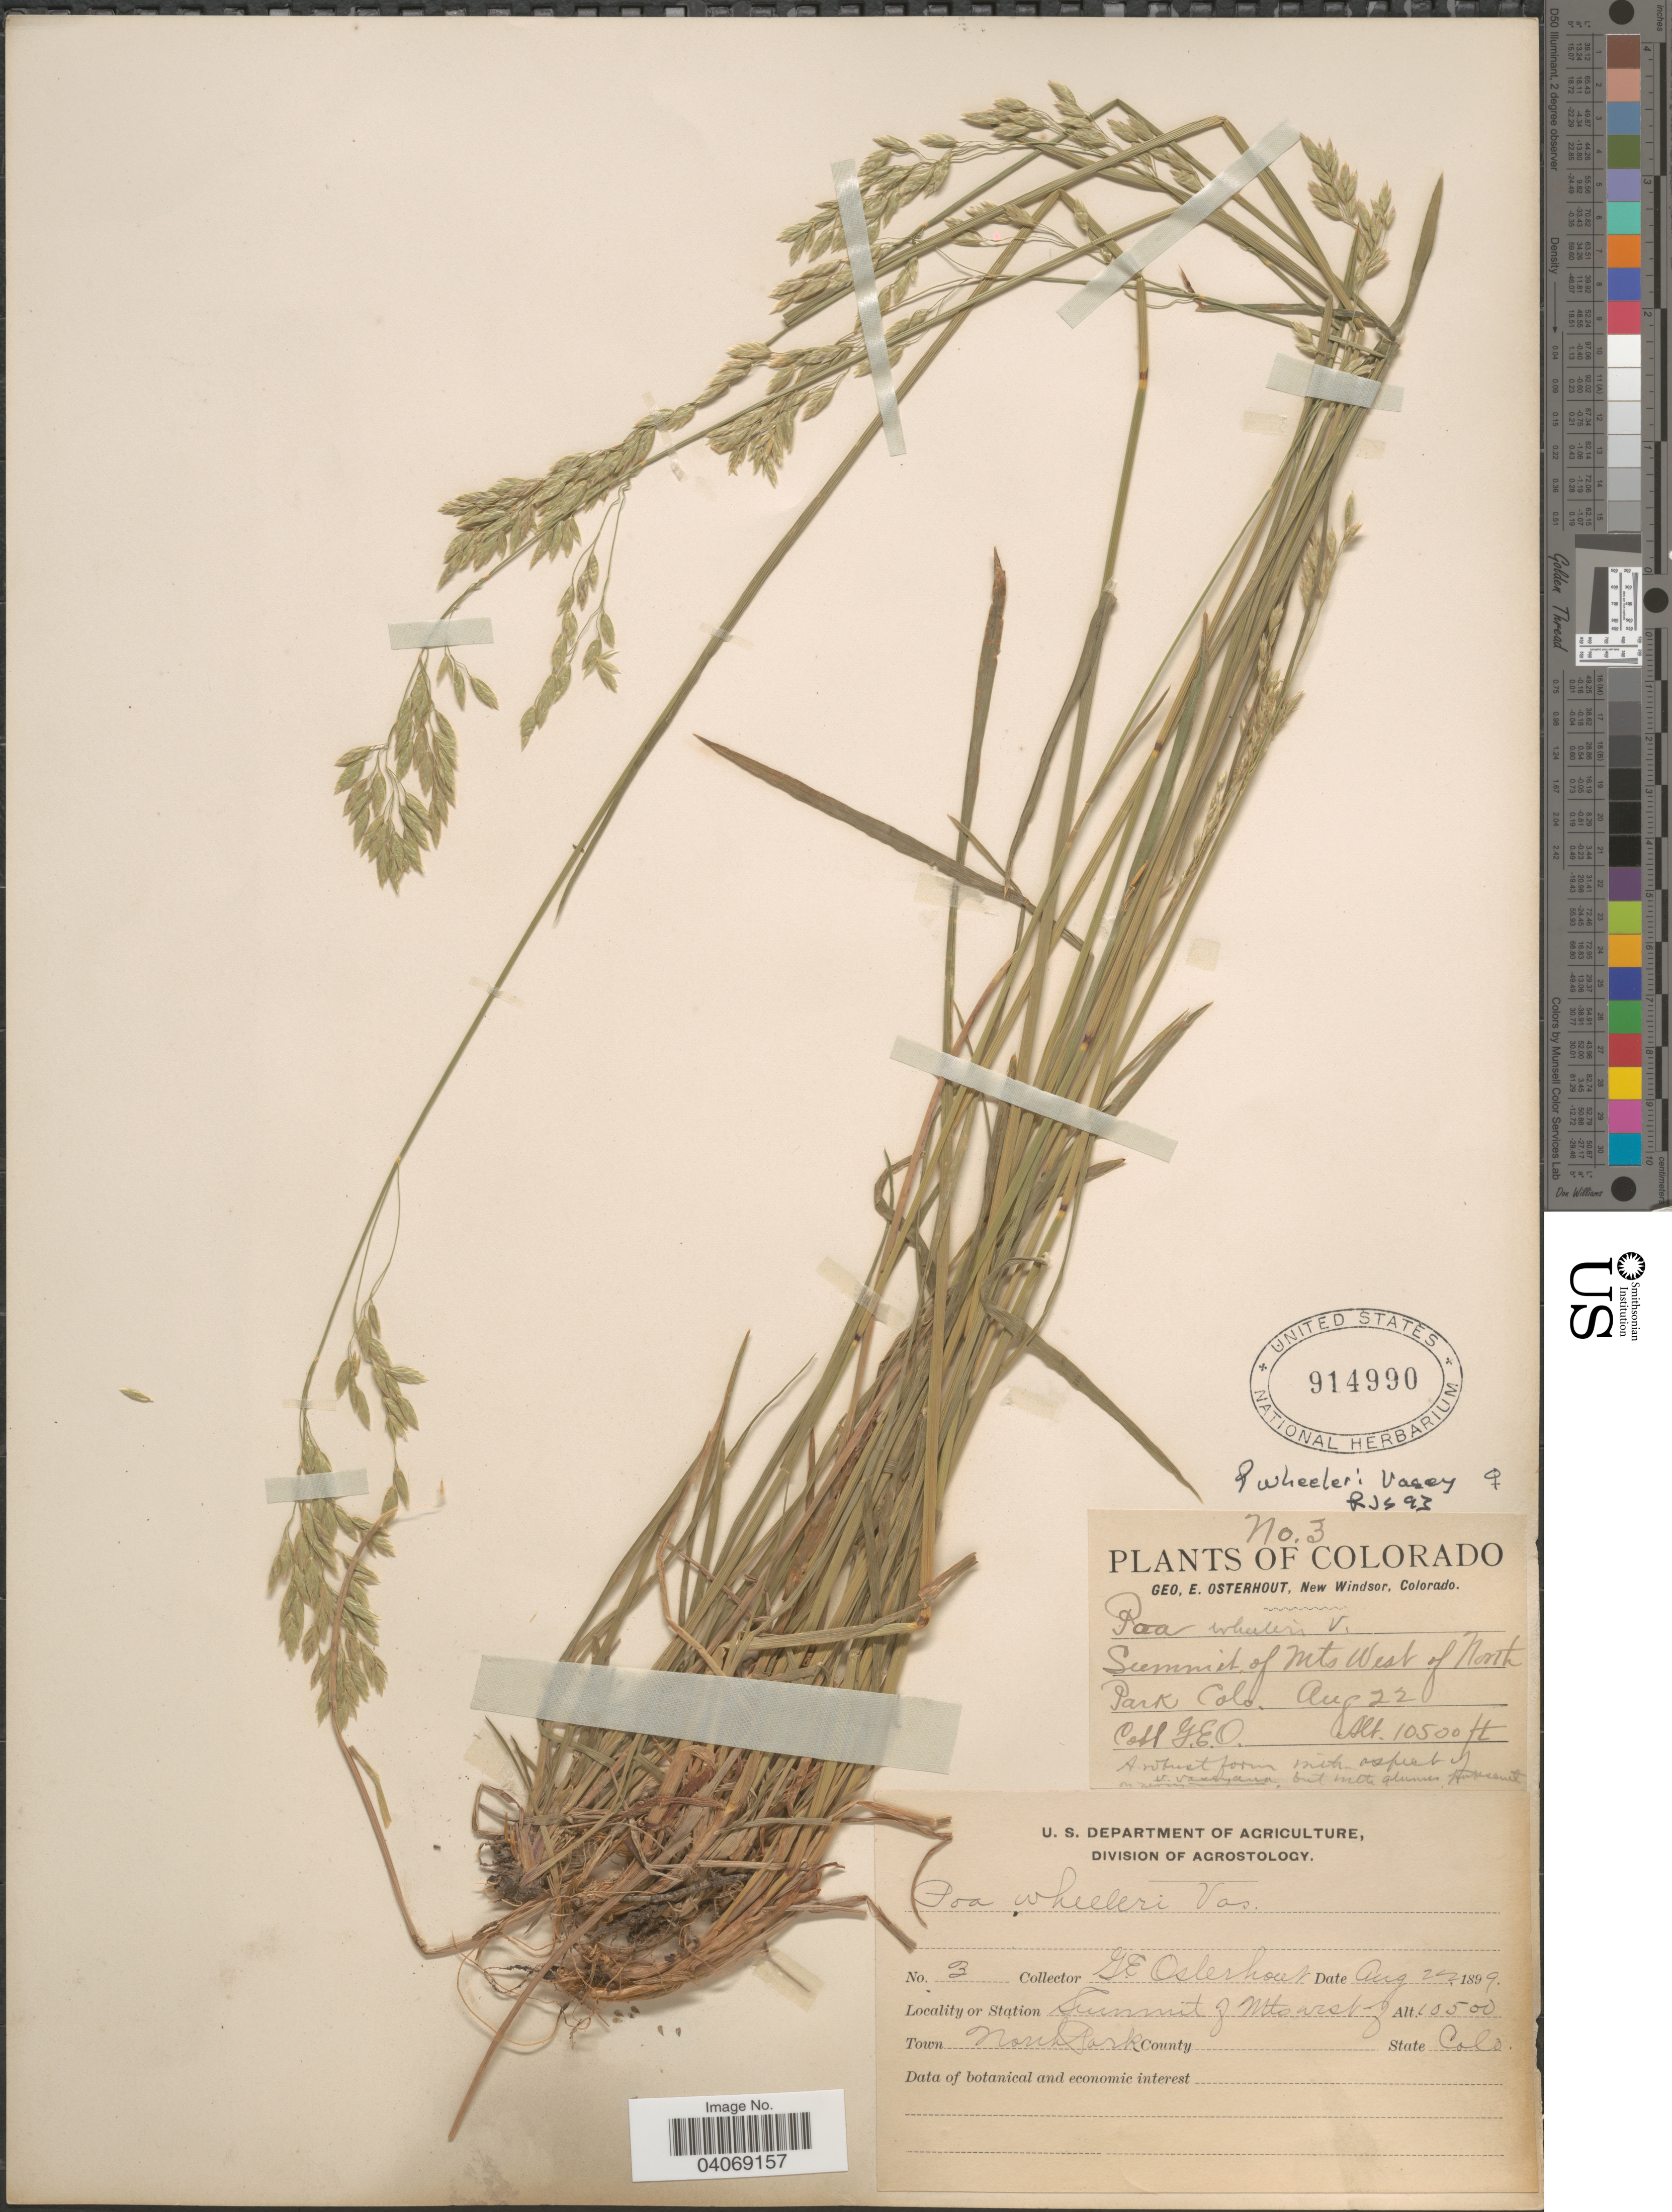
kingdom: Plantae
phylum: Tracheophyta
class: Liliopsida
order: Poales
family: Poaceae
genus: Poa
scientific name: Poa wheeleri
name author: Vasey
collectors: G. Osterhout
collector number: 3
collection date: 1899-08-22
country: United States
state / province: Colorado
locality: Summit of Mts West of North Park.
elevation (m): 3200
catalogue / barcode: US 914990